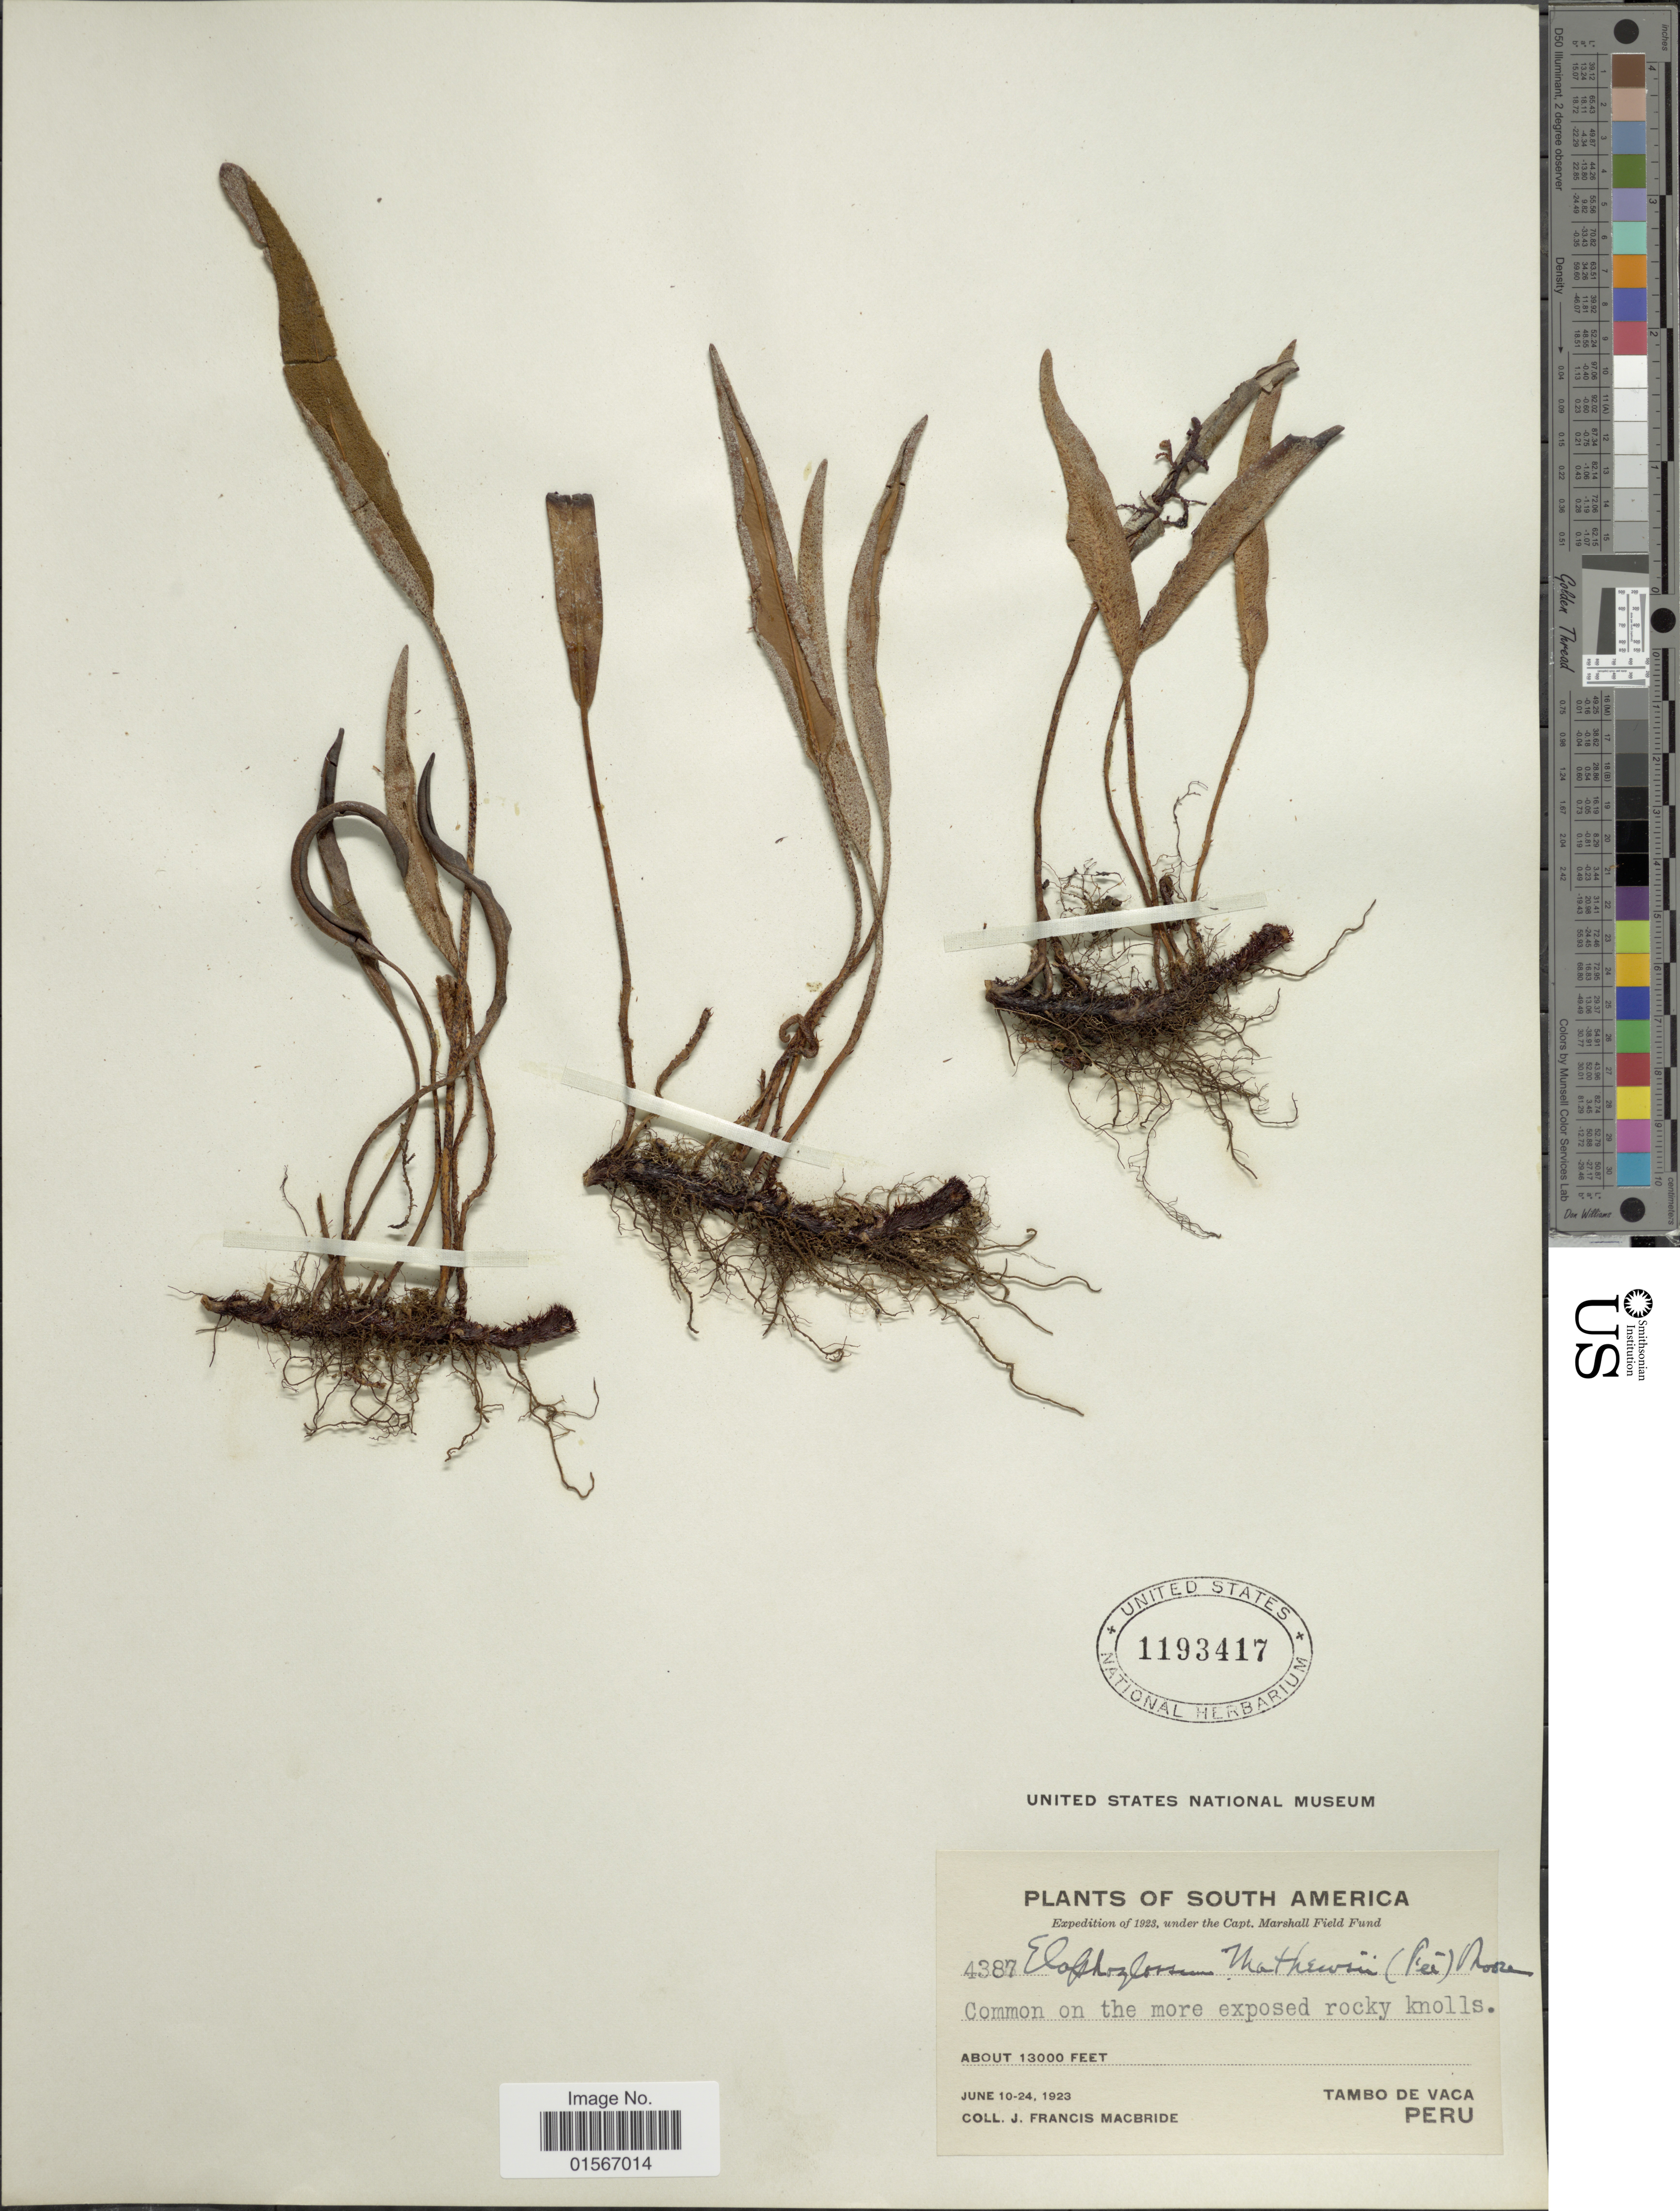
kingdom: Plantae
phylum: Tracheophyta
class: Polypodiopsida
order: Polypodiales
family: Dryopteridaceae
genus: Elaphoglossum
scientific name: Elaphoglossum mathewsii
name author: (Fée) T. Moore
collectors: J. F. Macbride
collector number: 4387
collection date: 1923-06-10/1923-06-24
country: Peru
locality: Tamso de Vaca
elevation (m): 3962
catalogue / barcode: US 1193417